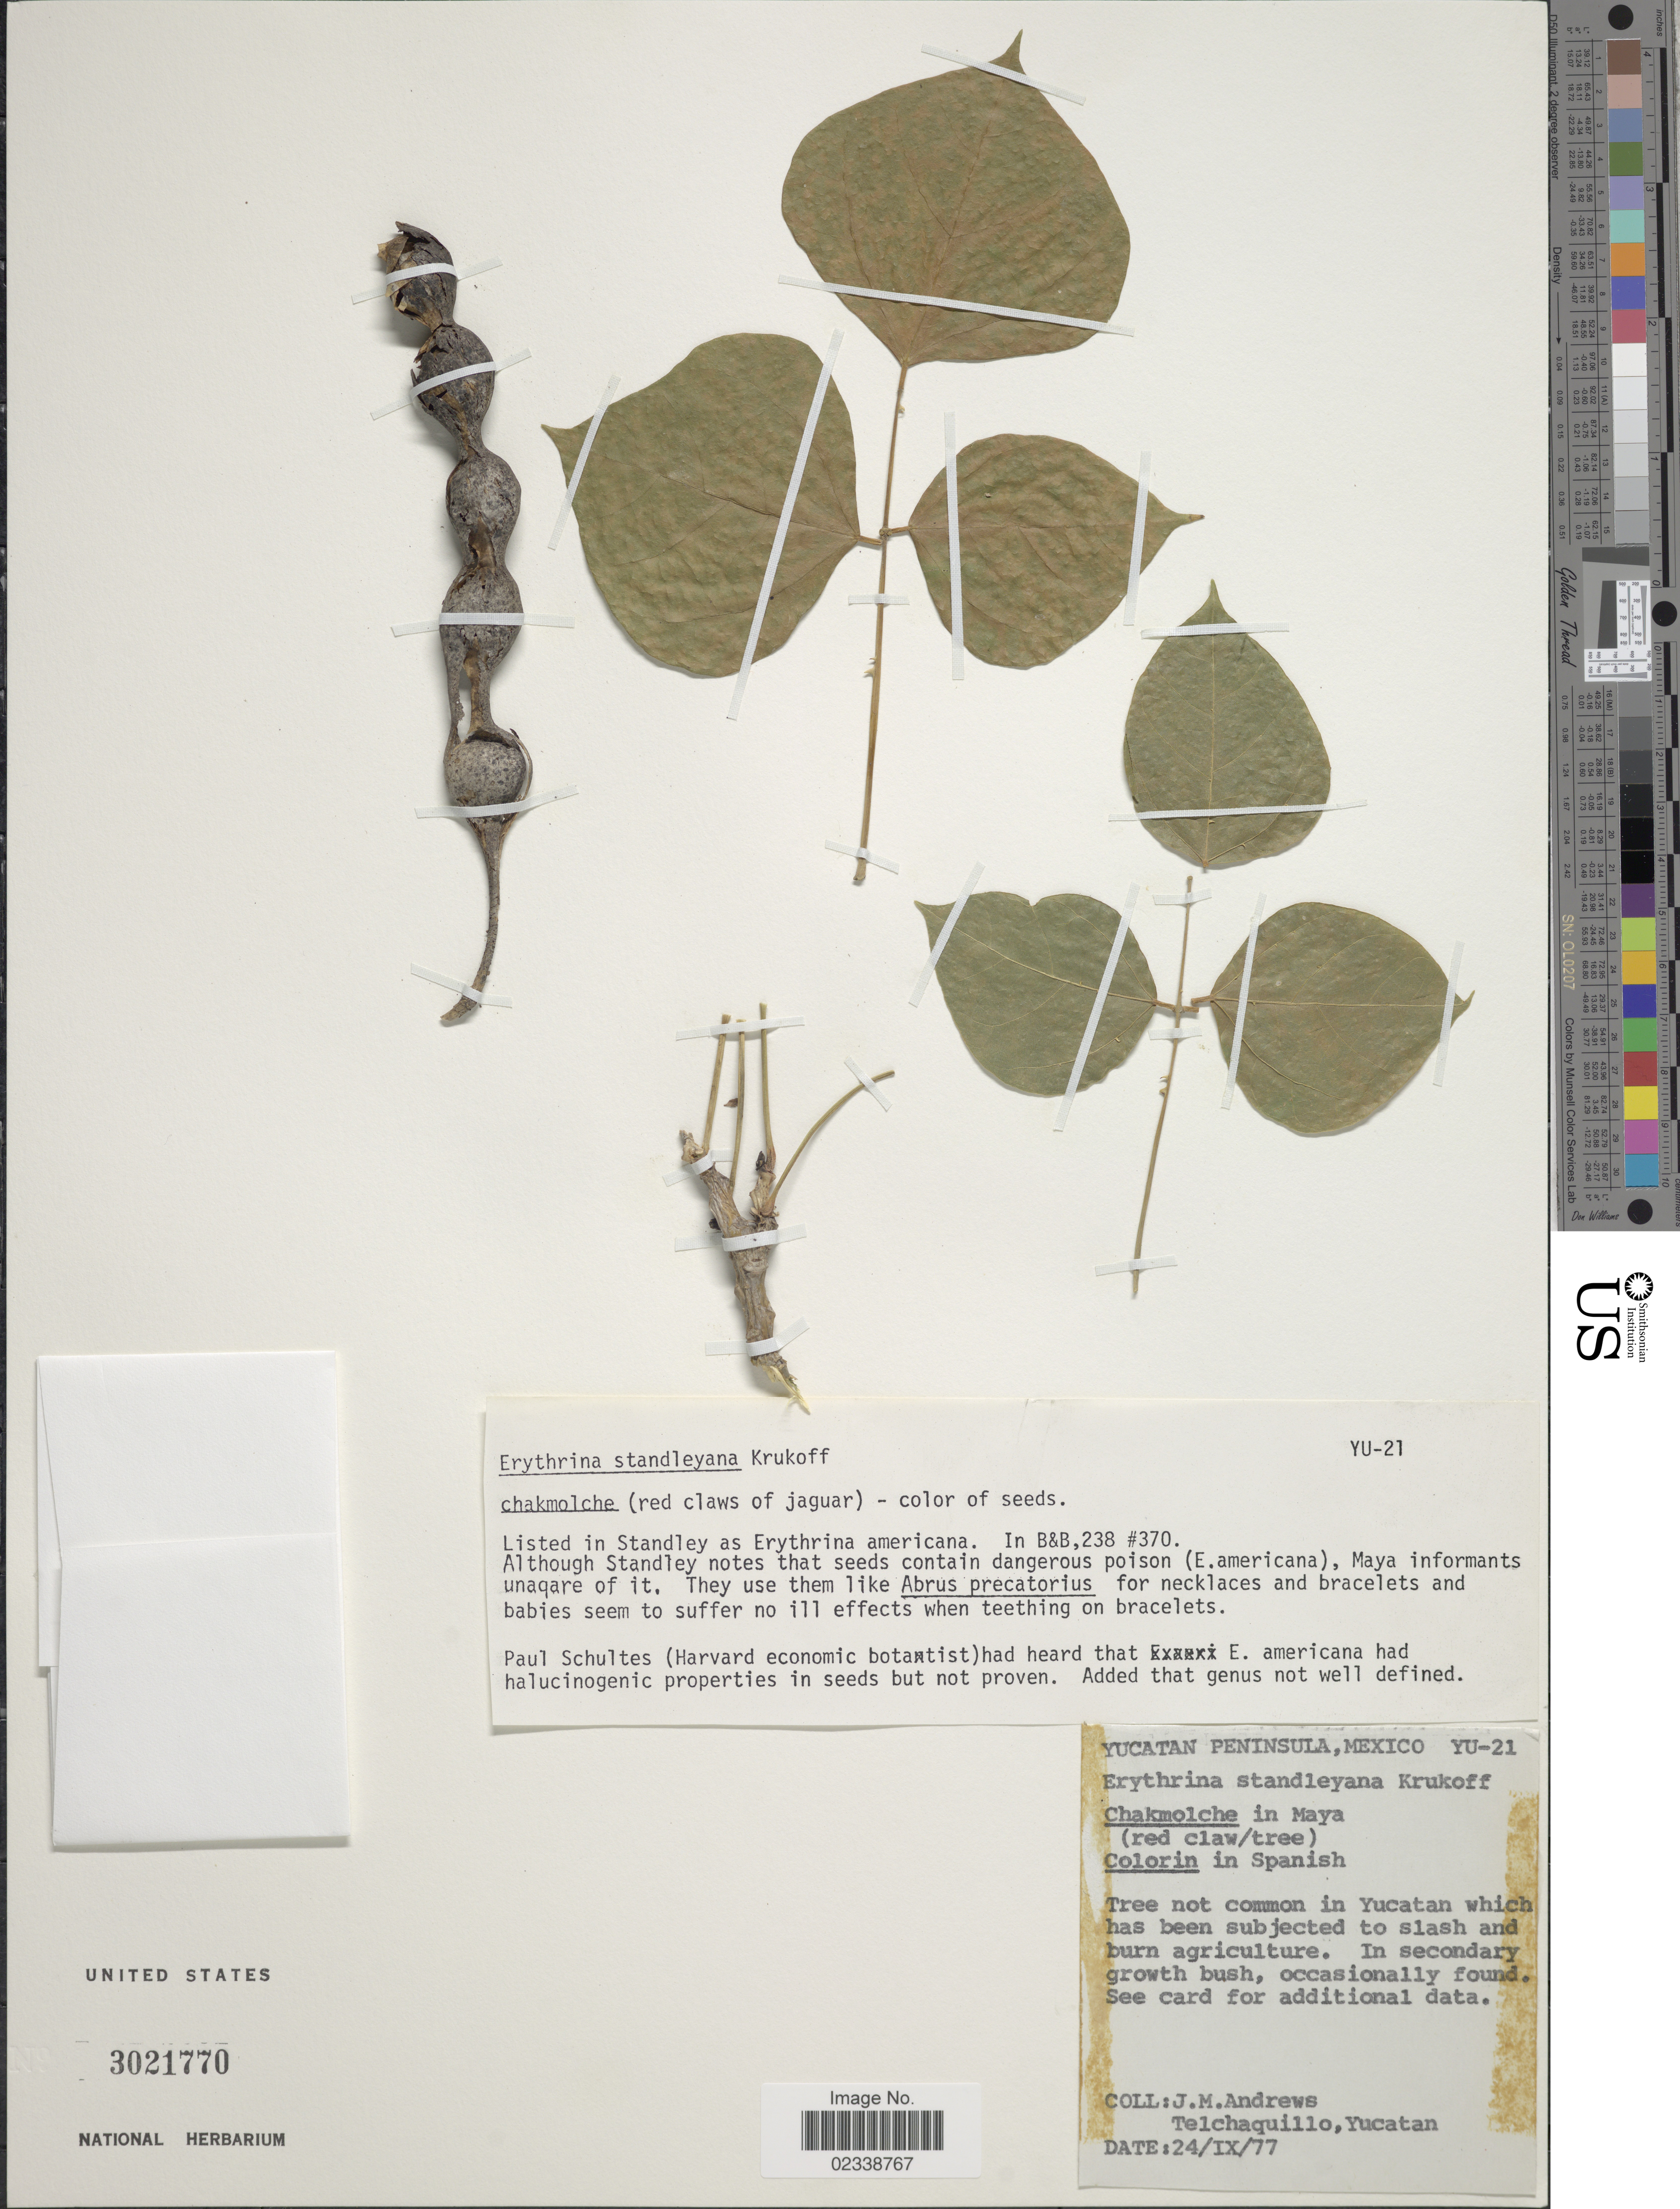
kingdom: Plantae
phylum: Tracheophyta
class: Magnoliopsida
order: Fabales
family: Fabaceae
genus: Erythrina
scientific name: Erythrina standleyana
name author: Krukoff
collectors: J. M. Andrews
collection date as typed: Transcribed d/m/y: 24/9/77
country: Mexico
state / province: Yucatán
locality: Yucatan Peninsula, YU-21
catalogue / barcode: US 3021770